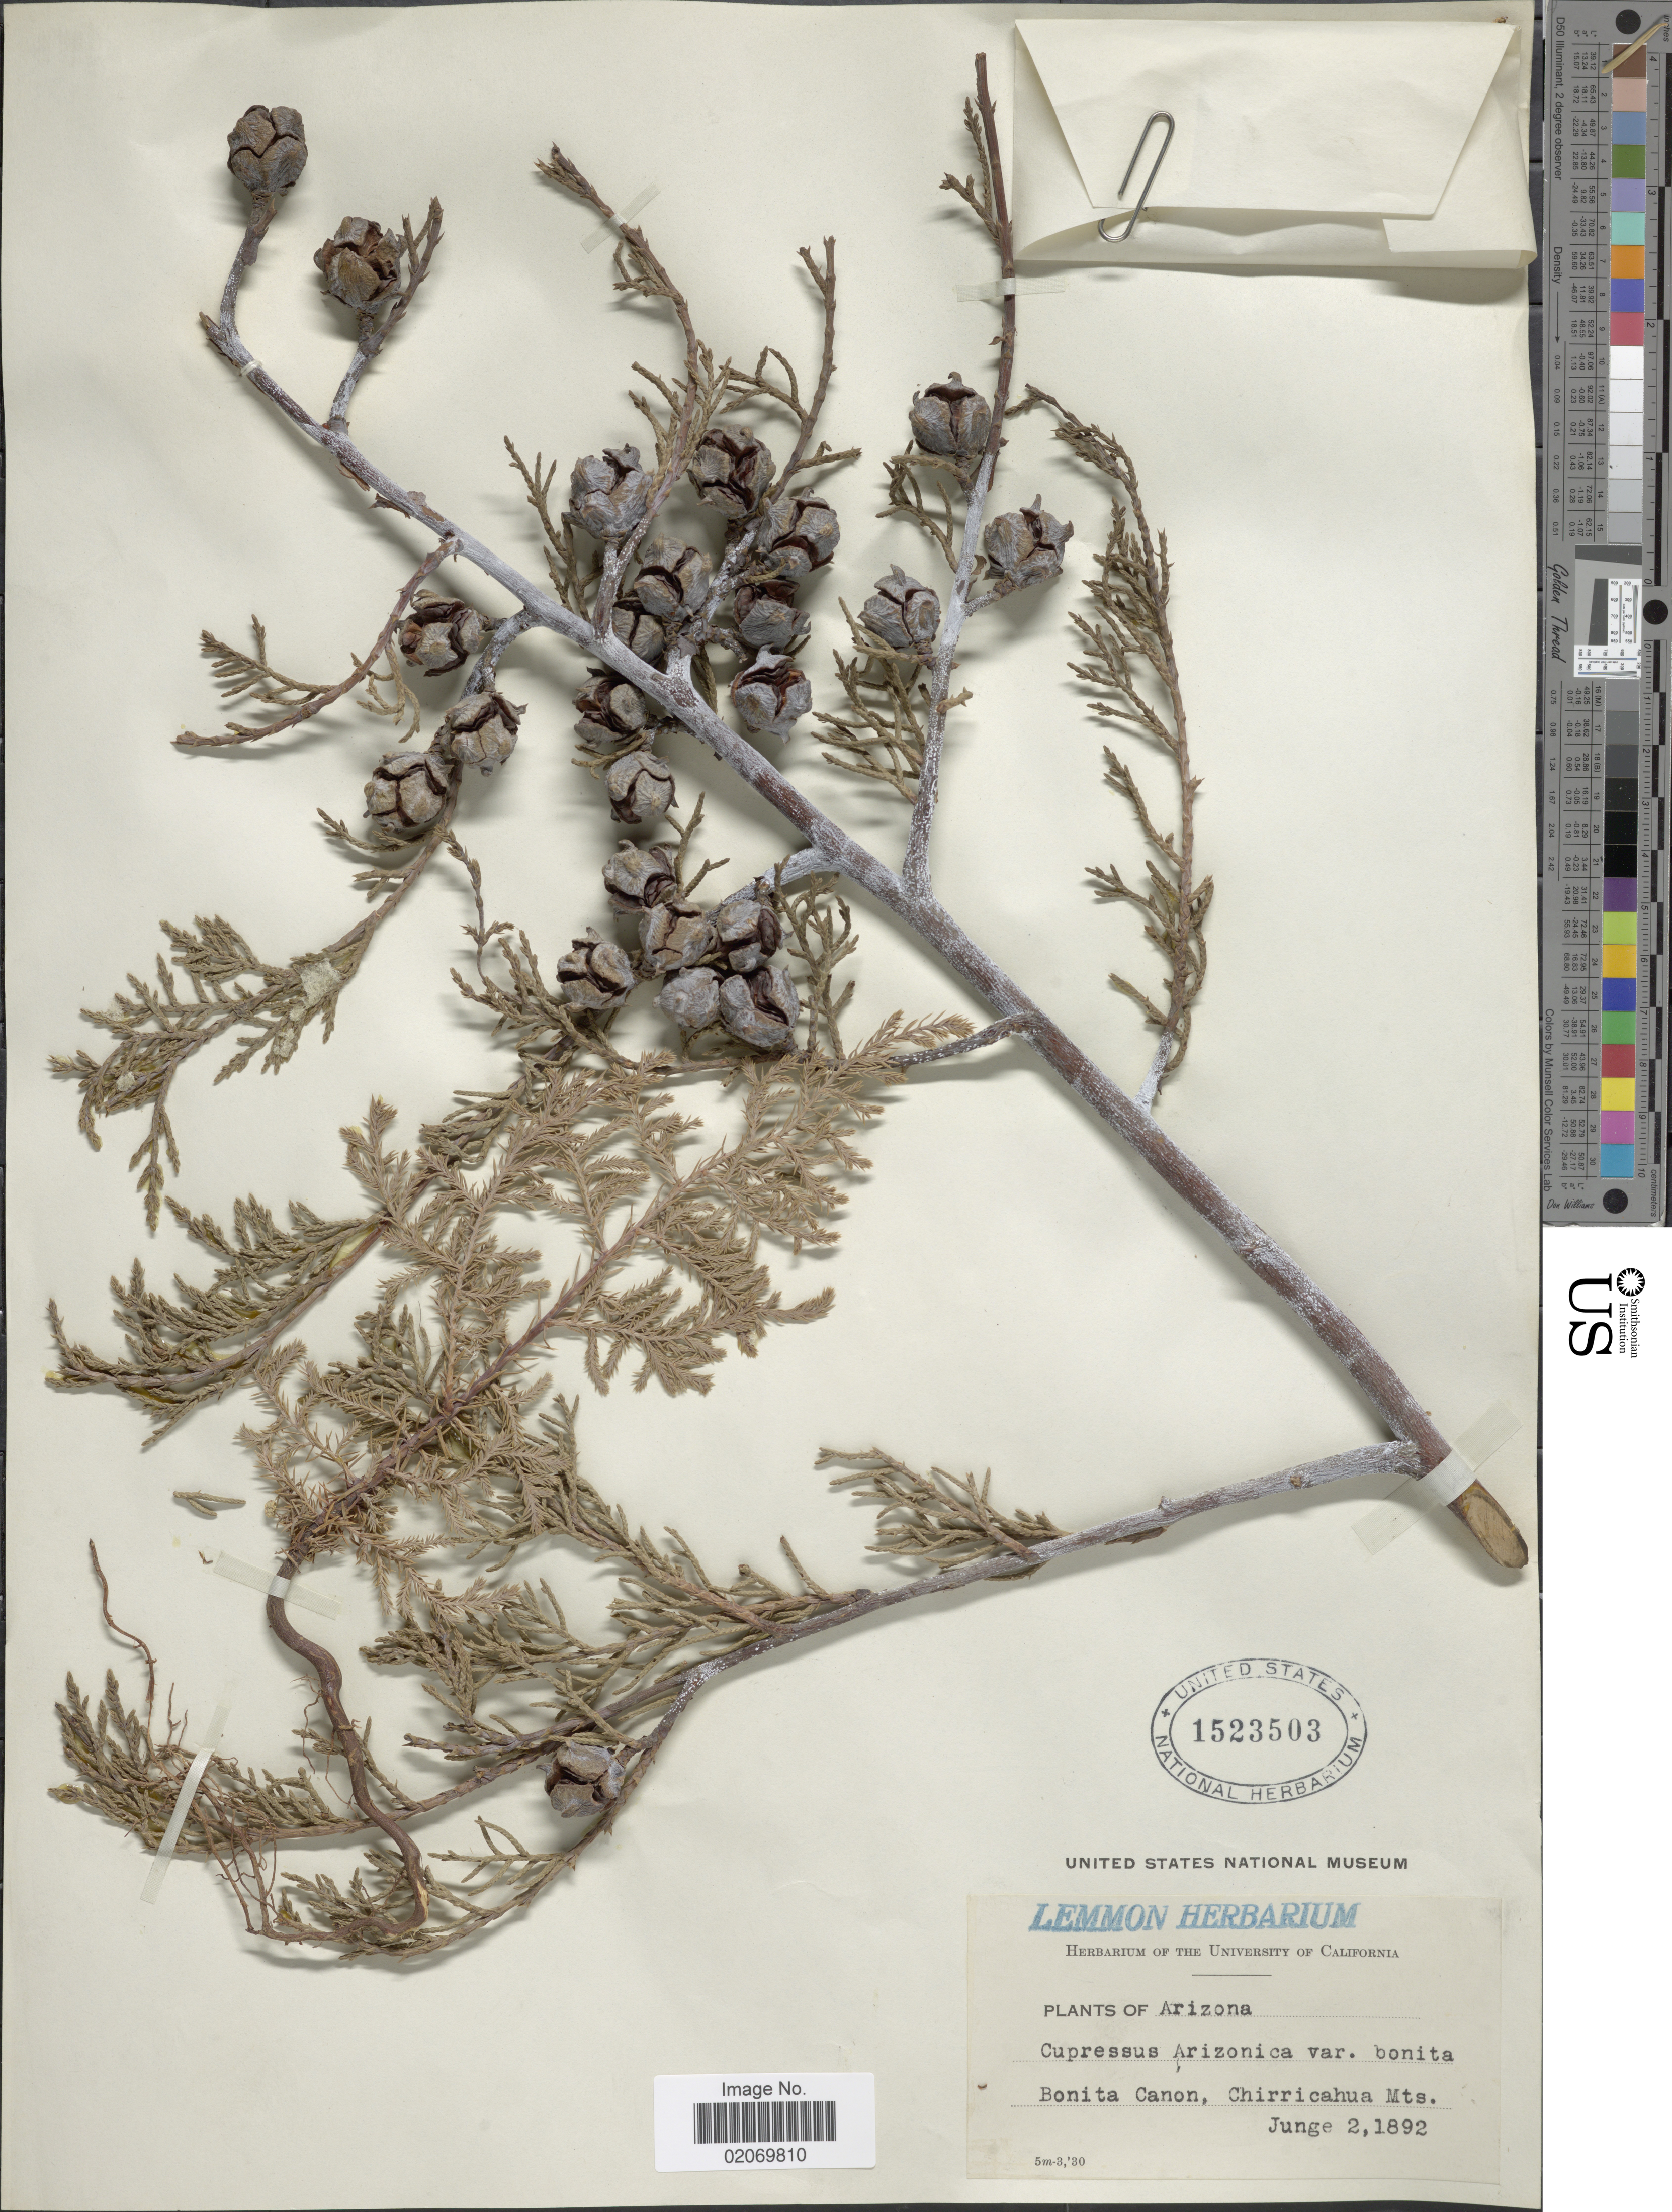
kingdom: Plantae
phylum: Tracheophyta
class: Pinopsida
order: Pinales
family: Cupressaceae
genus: Hesperocyparis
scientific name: Hesperocyparis arizonica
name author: (Greene) Bartel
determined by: (US) Smithsonian Institution - National Museum of Natural History - Department of Botany (UNITED STATES)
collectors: ex herb. Lemmon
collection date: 1892-06-02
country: United States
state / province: Arizona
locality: Bonita Canon, Chirricahua Mts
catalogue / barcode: US 1523503